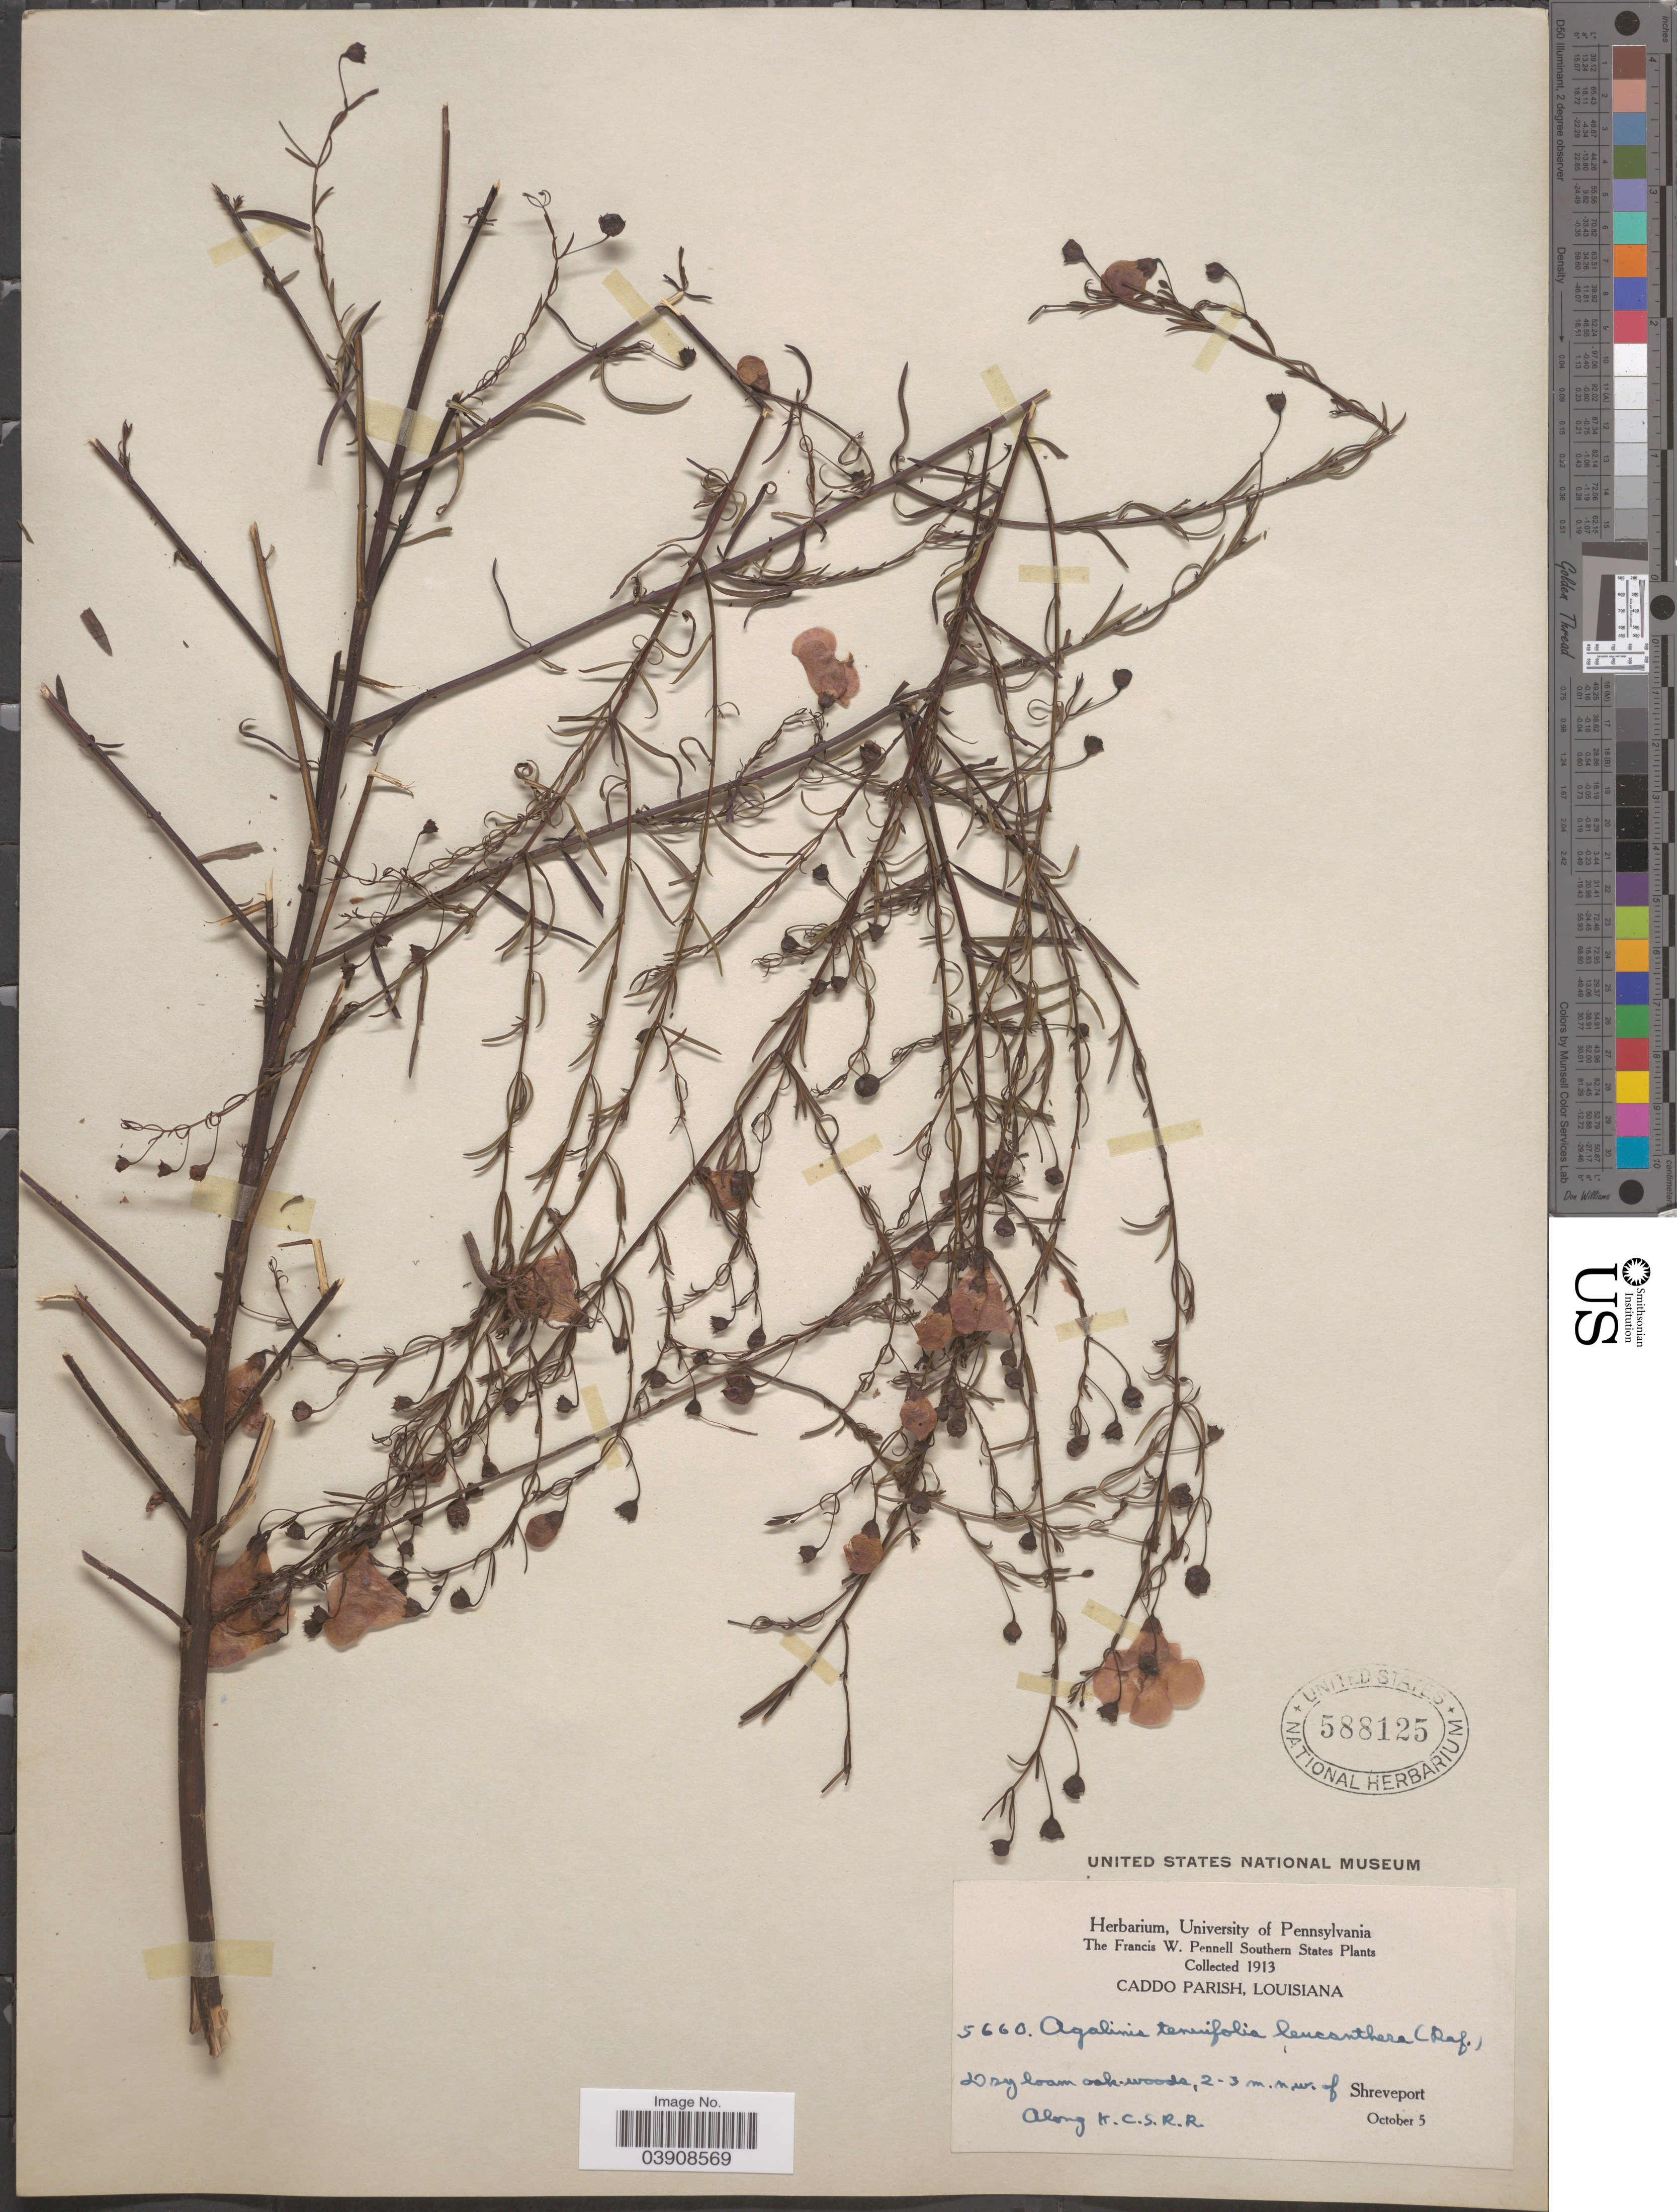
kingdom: Plantae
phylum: Tracheophyta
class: Magnoliopsida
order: Lamiales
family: Orobanchaceae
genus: Agalinis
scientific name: Agalinis tenuifolia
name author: (Vahl) Raf.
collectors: F. W. Pennell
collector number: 5660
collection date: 1913-10-05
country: United States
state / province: Louisiana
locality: Southern States. Caddo Parish. 203 m.n.w. of Shreveport. Along K.C.S.R.R.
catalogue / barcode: US 588125